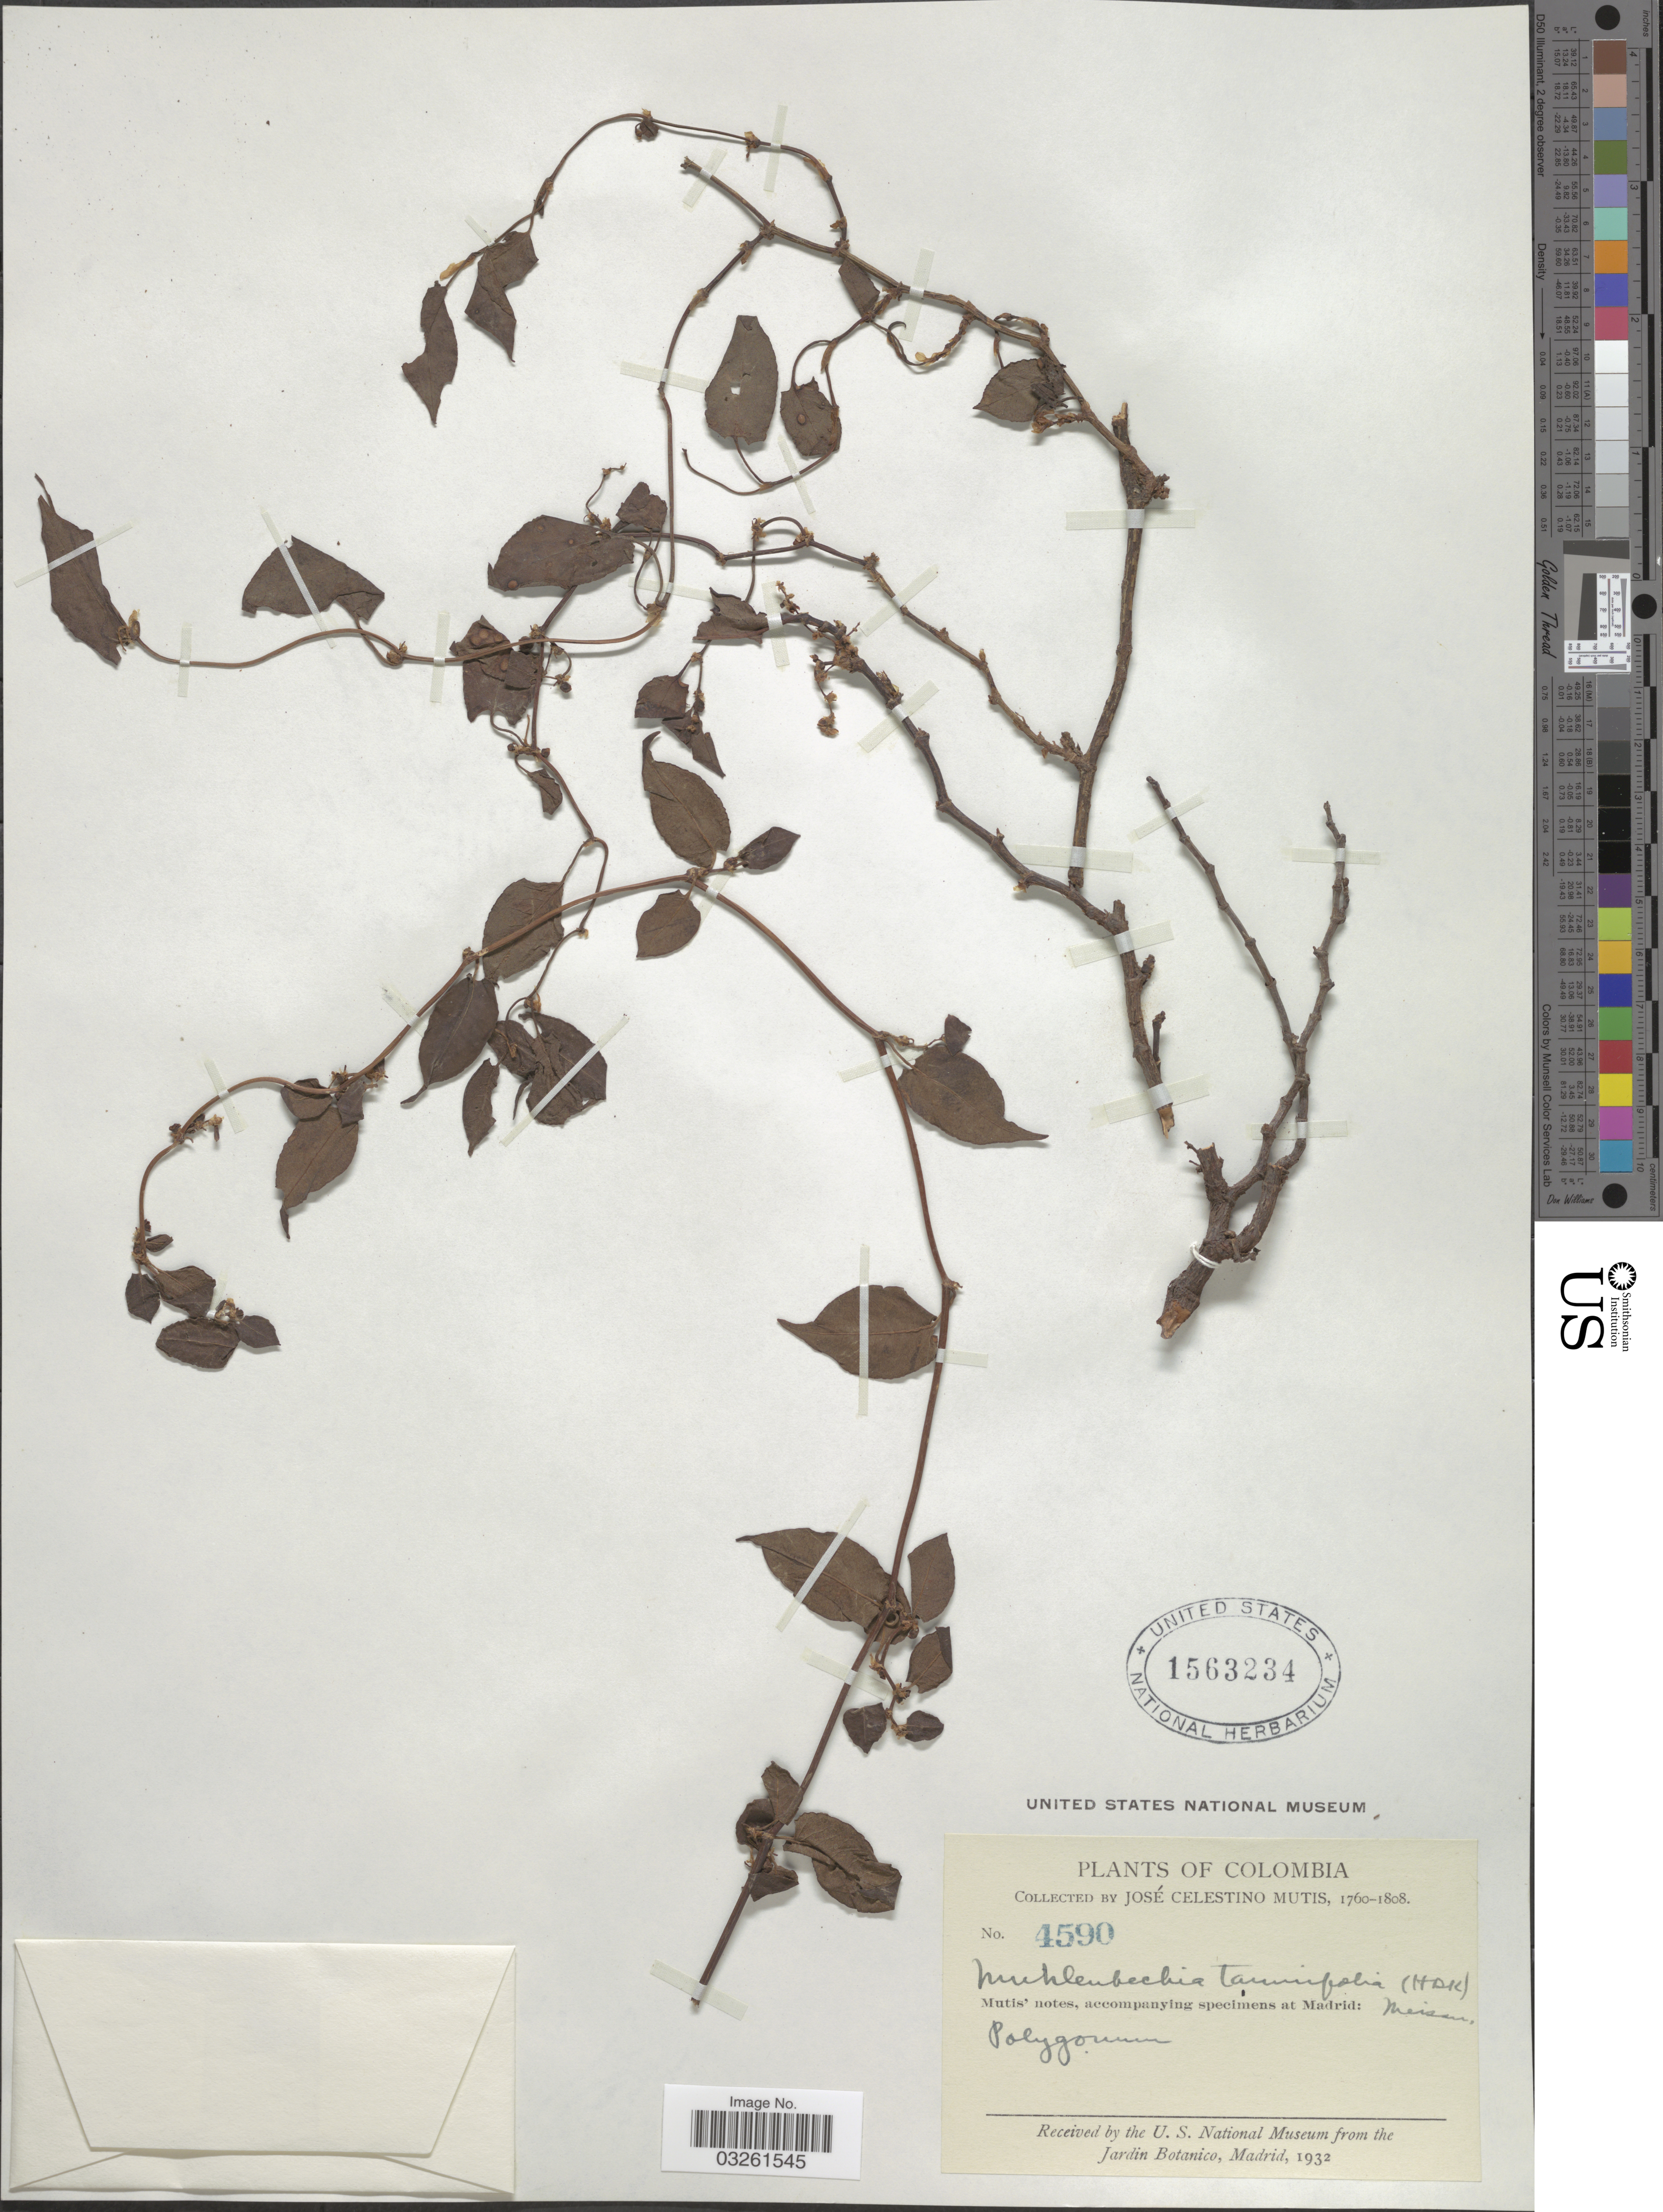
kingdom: Plantae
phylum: Tracheophyta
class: Magnoliopsida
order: Caryophyllales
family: Polygonaceae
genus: Muehlenbeckia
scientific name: Muehlenbeckia tamnifolia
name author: (Kunth) Meisn.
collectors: J. C. B. Mutis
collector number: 4590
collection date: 1760/1808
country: Colombia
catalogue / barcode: US 1563234